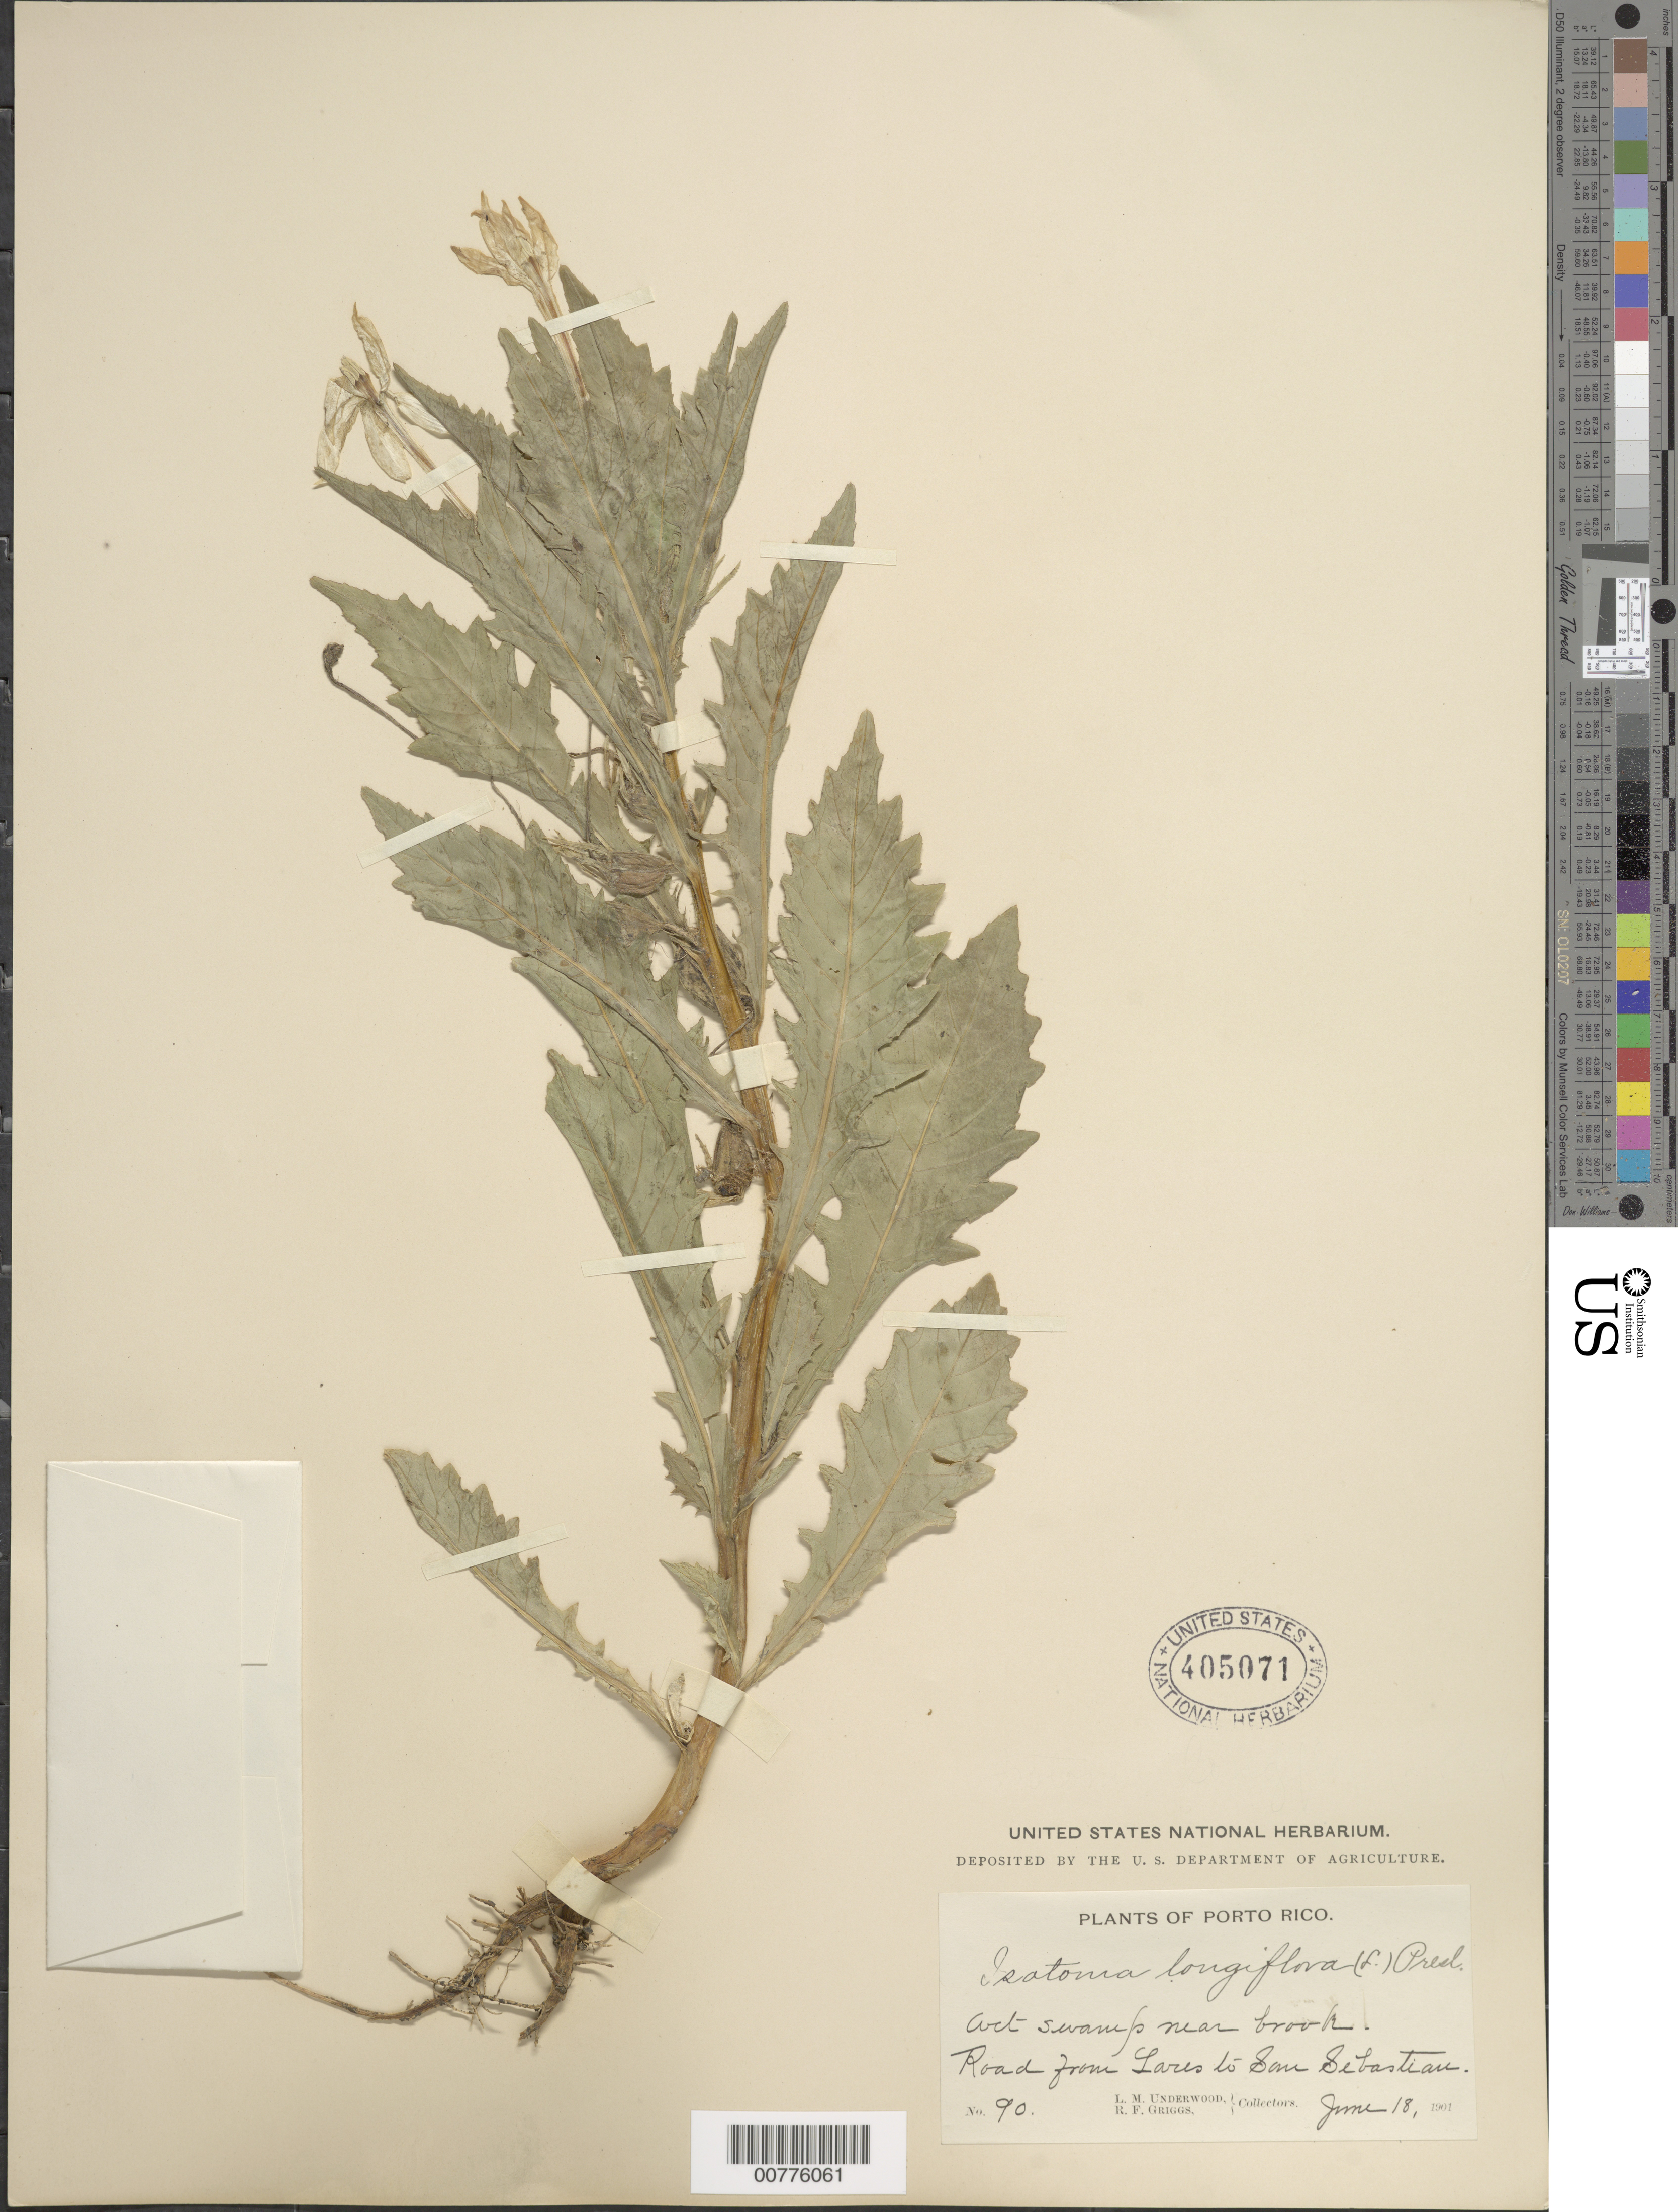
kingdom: Plantae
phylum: Tracheophyta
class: Magnoliopsida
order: Asterales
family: Campanulaceae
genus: Isotoma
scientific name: Isotoma longiflora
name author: (L.) C. Presl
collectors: L. M. Underwood & R. F. Griggs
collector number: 90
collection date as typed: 18 Jun 1901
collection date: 1901-06-18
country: Puerto Rico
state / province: Lares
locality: Road from Lares to San Sebastian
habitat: Wet swamp near brook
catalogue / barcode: US 405071